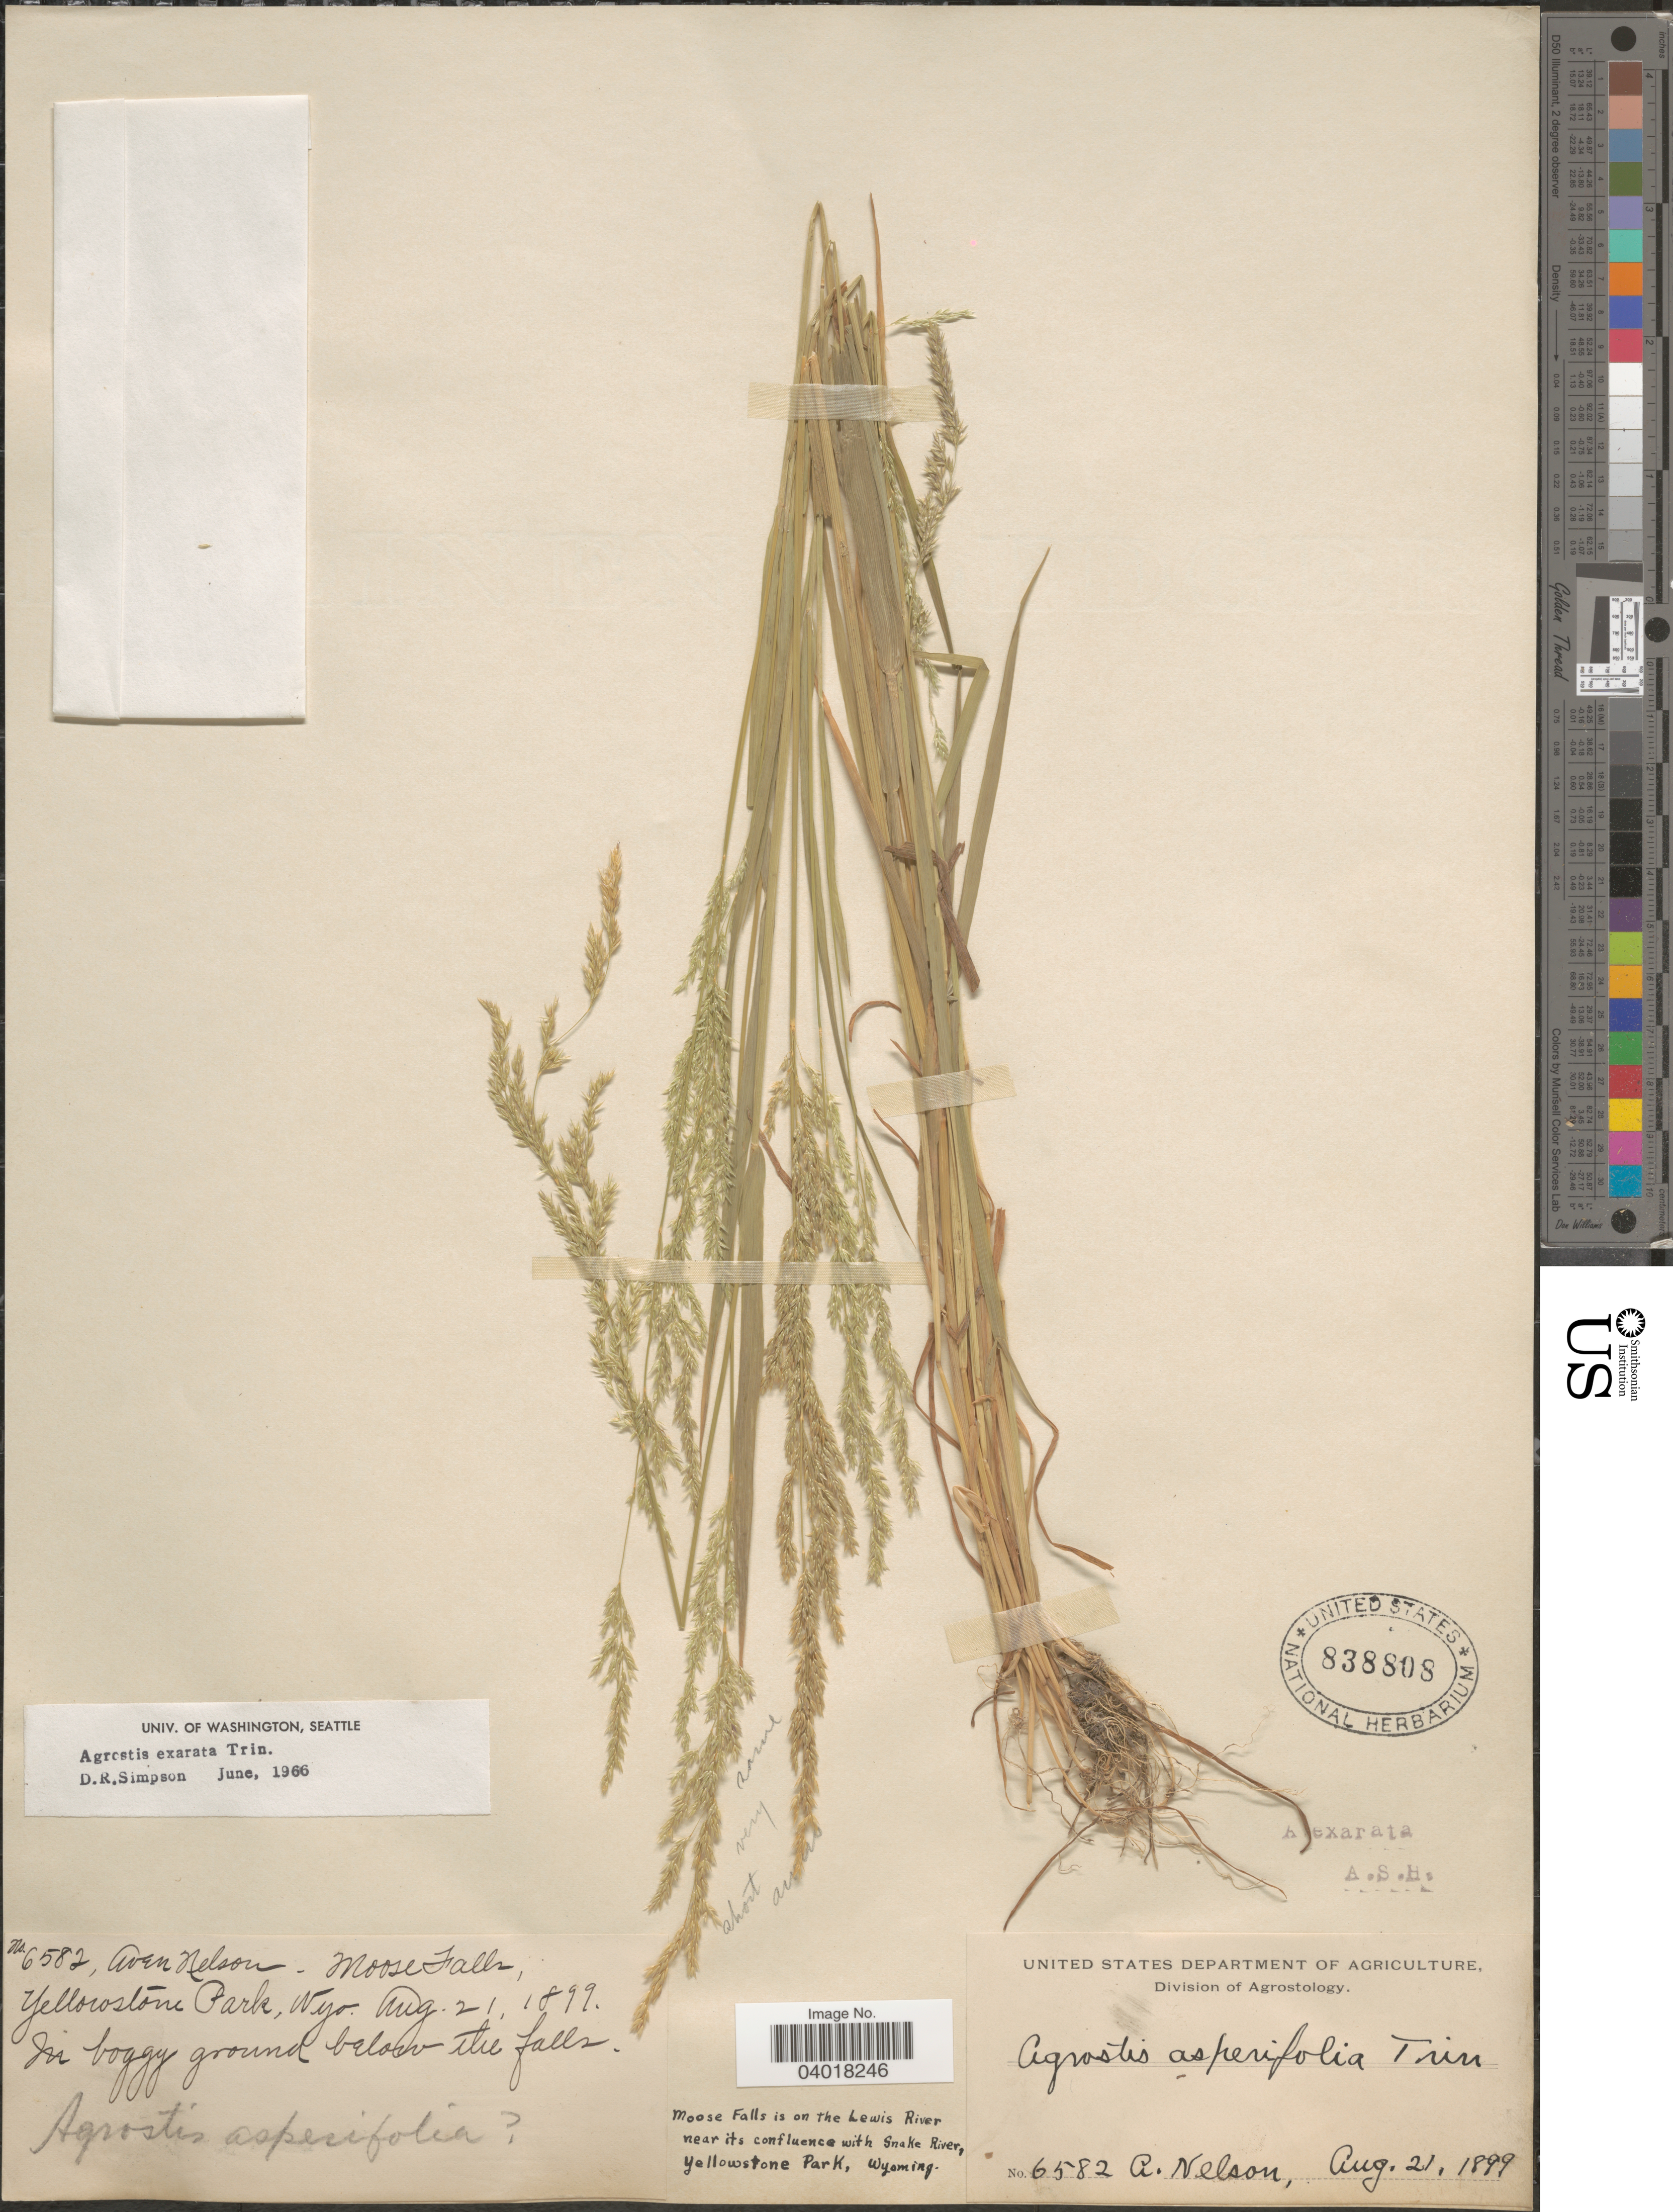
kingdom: Plantae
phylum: Tracheophyta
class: Liliopsida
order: Poales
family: Poaceae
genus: Agrostis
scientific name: Agrostis exarata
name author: Trin.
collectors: A. Nelson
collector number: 6582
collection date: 1899-08-21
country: United States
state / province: Wyoming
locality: Moose Falls. Yellowstone Park. Moose Falls is on the Lewis River near its confluence with Snake River, Yellowstone Park.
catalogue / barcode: US 838808